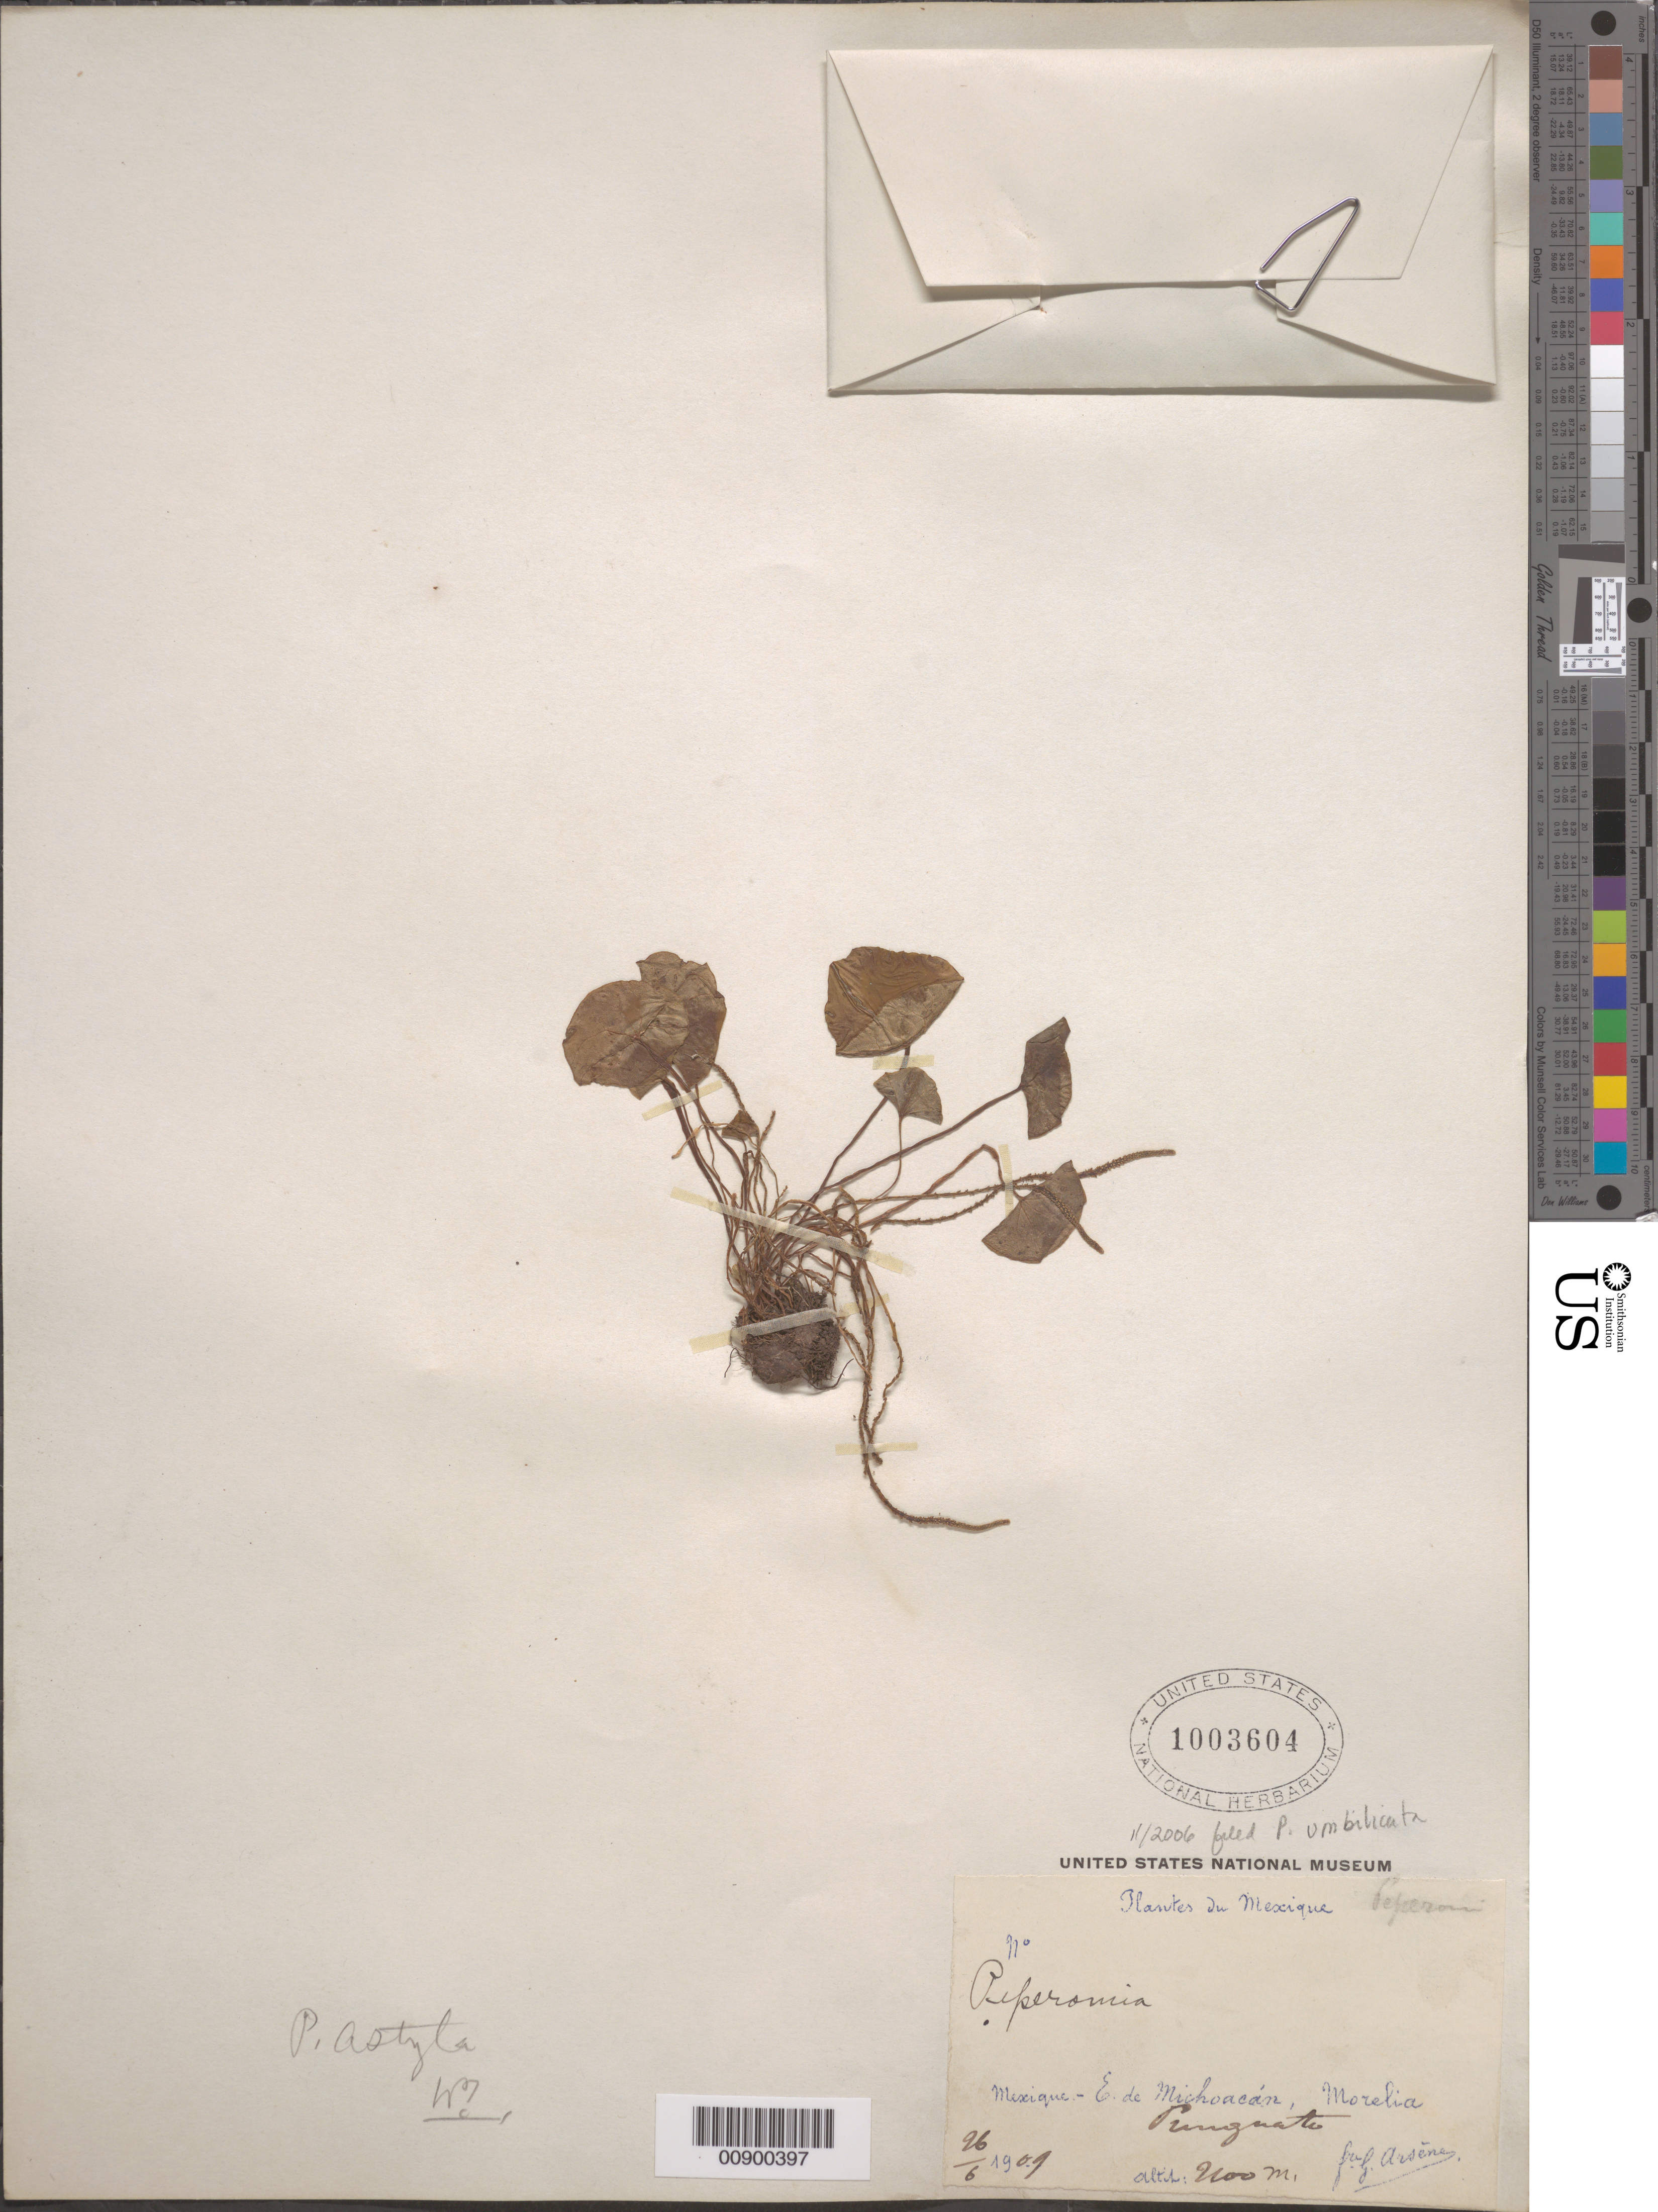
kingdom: Plantae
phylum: Tracheophyta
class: Magnoliopsida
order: Piperales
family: Piperaceae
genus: Peperomia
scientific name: Peperomia umbilicata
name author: Ruiz & Pav.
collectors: Bro. G. Arsène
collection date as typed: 26 Jun 1909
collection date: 1909-06-26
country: Mexico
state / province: Michoacán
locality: E. de Michoacán, Morelia, Punguato.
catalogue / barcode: US 1003604